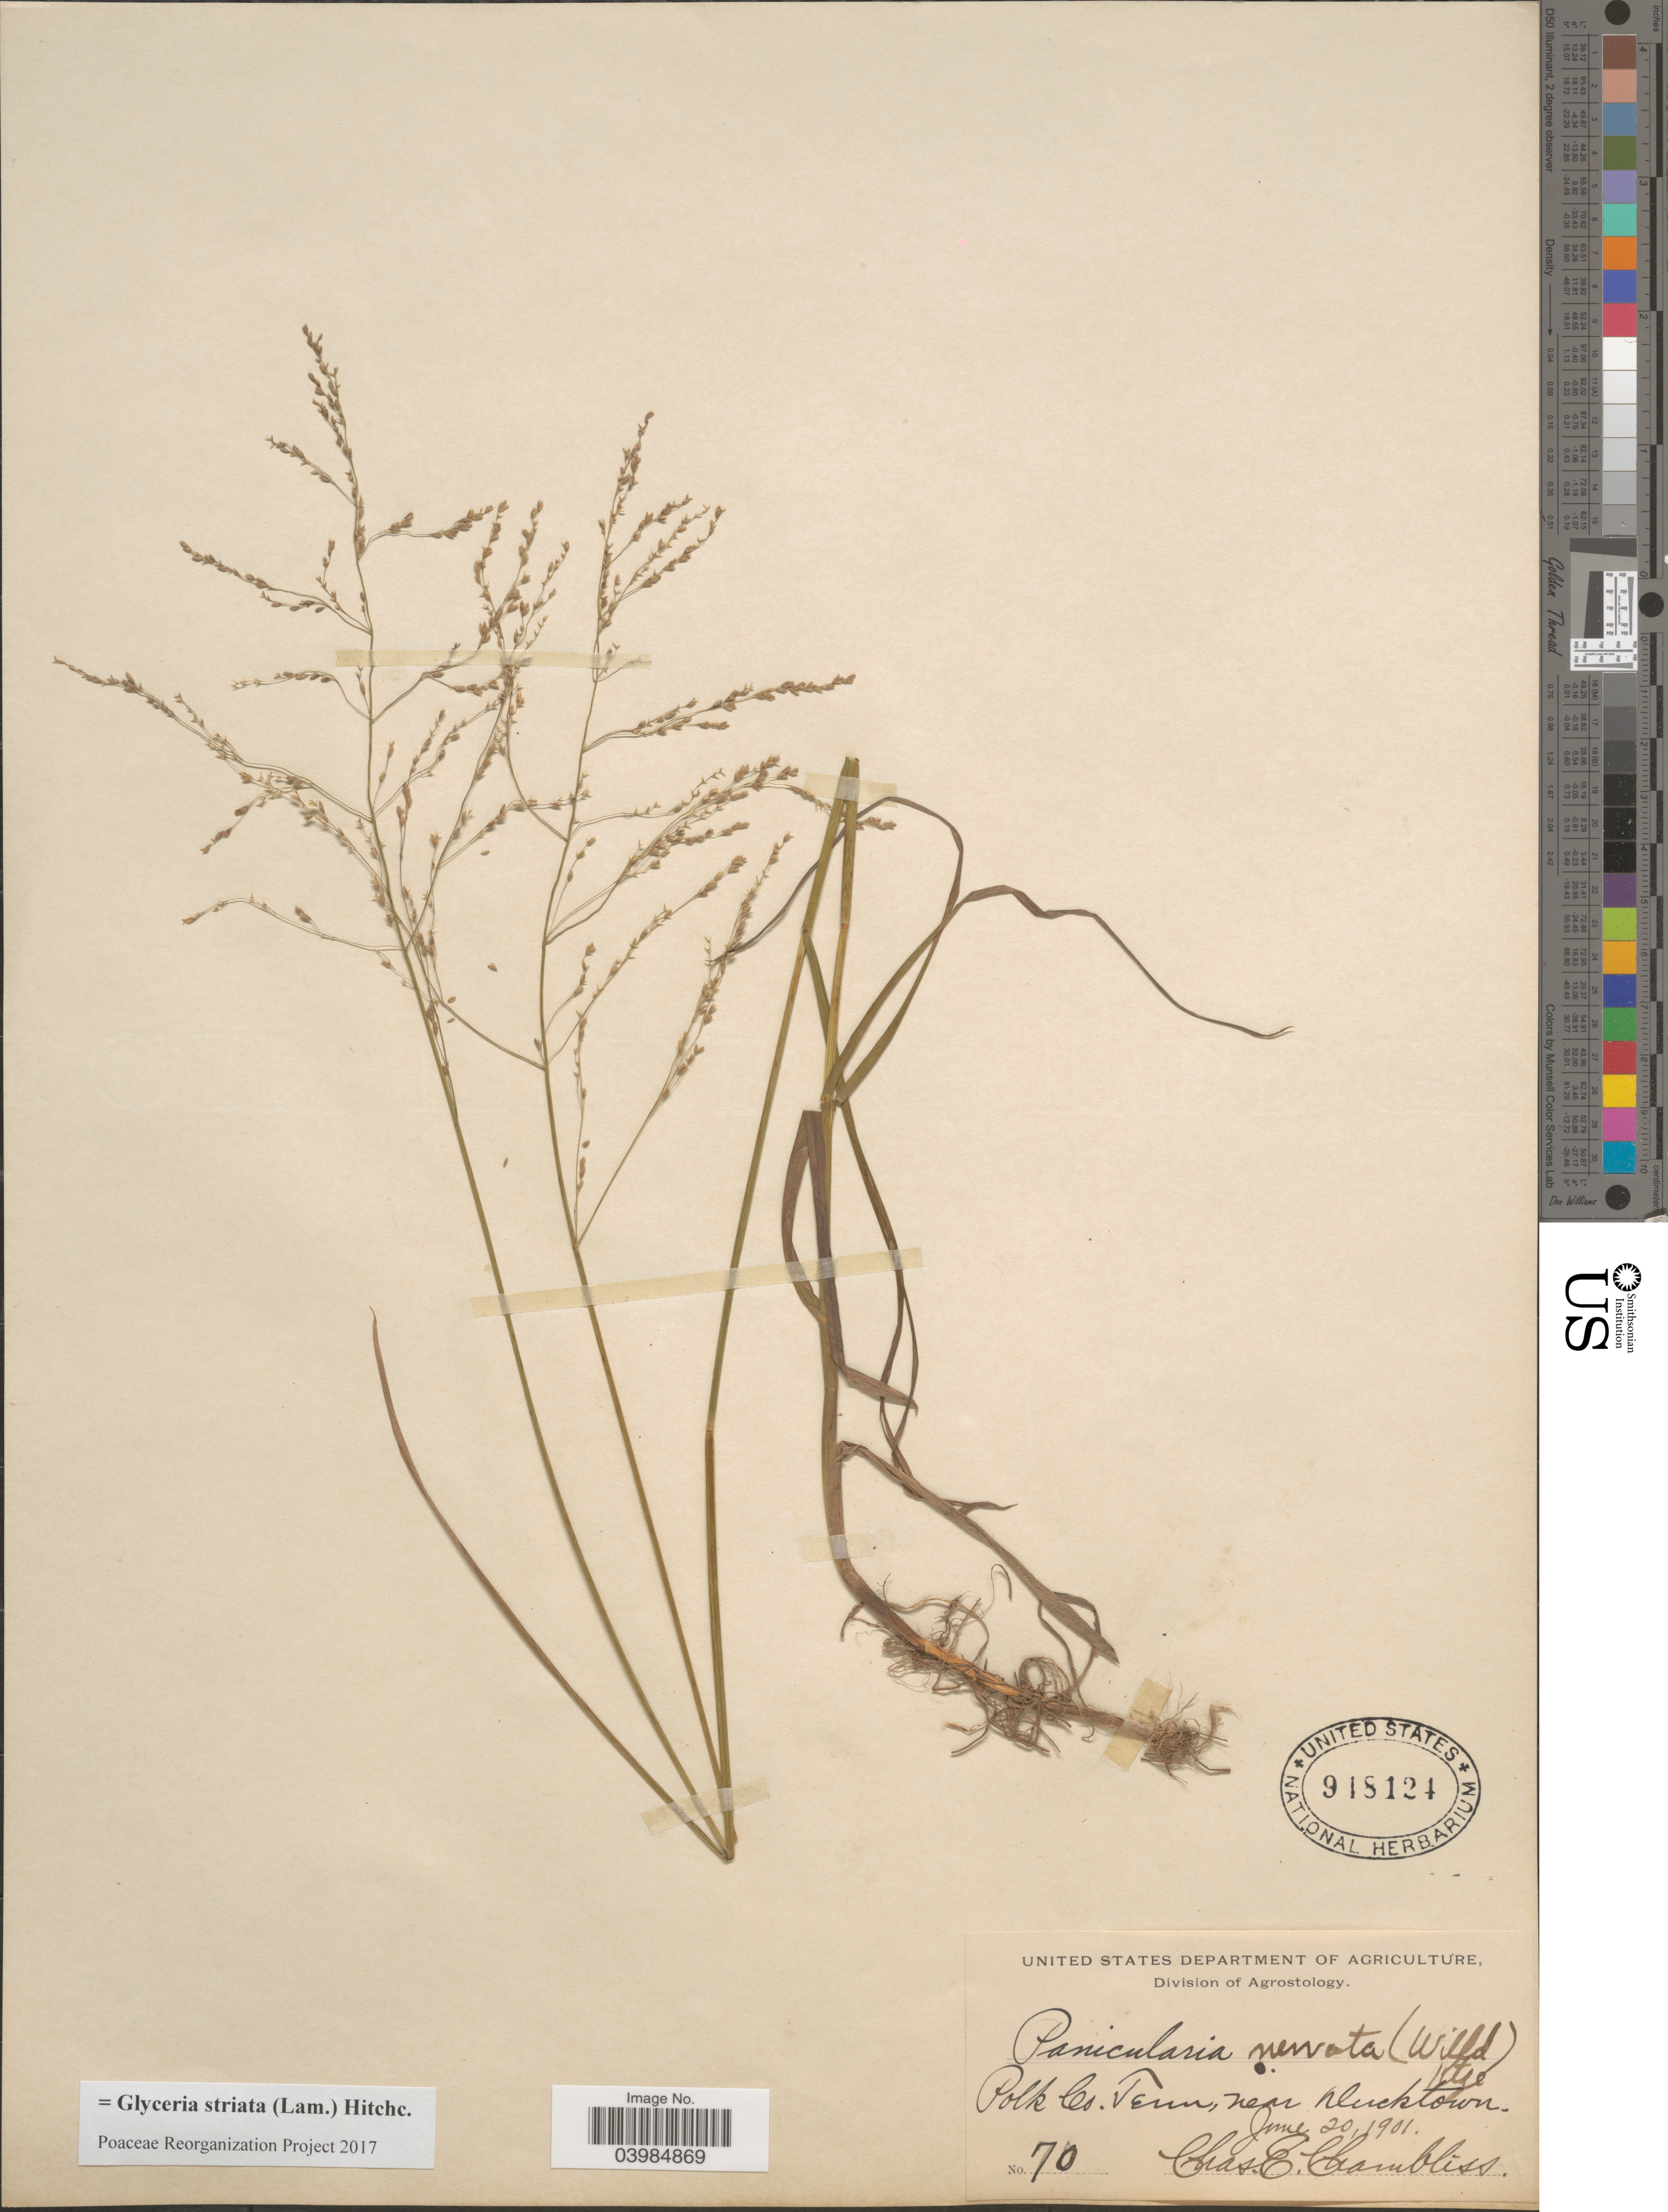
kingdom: Plantae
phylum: Tracheophyta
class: Liliopsida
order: Poales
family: Poaceae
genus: Glyceria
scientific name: Glyceria striata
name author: (Lam.) Hitchc.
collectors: C. Chambliss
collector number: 70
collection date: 1901-06-20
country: United States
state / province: Tennessee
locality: Polk Co., near Ducktown.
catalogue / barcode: US 948124